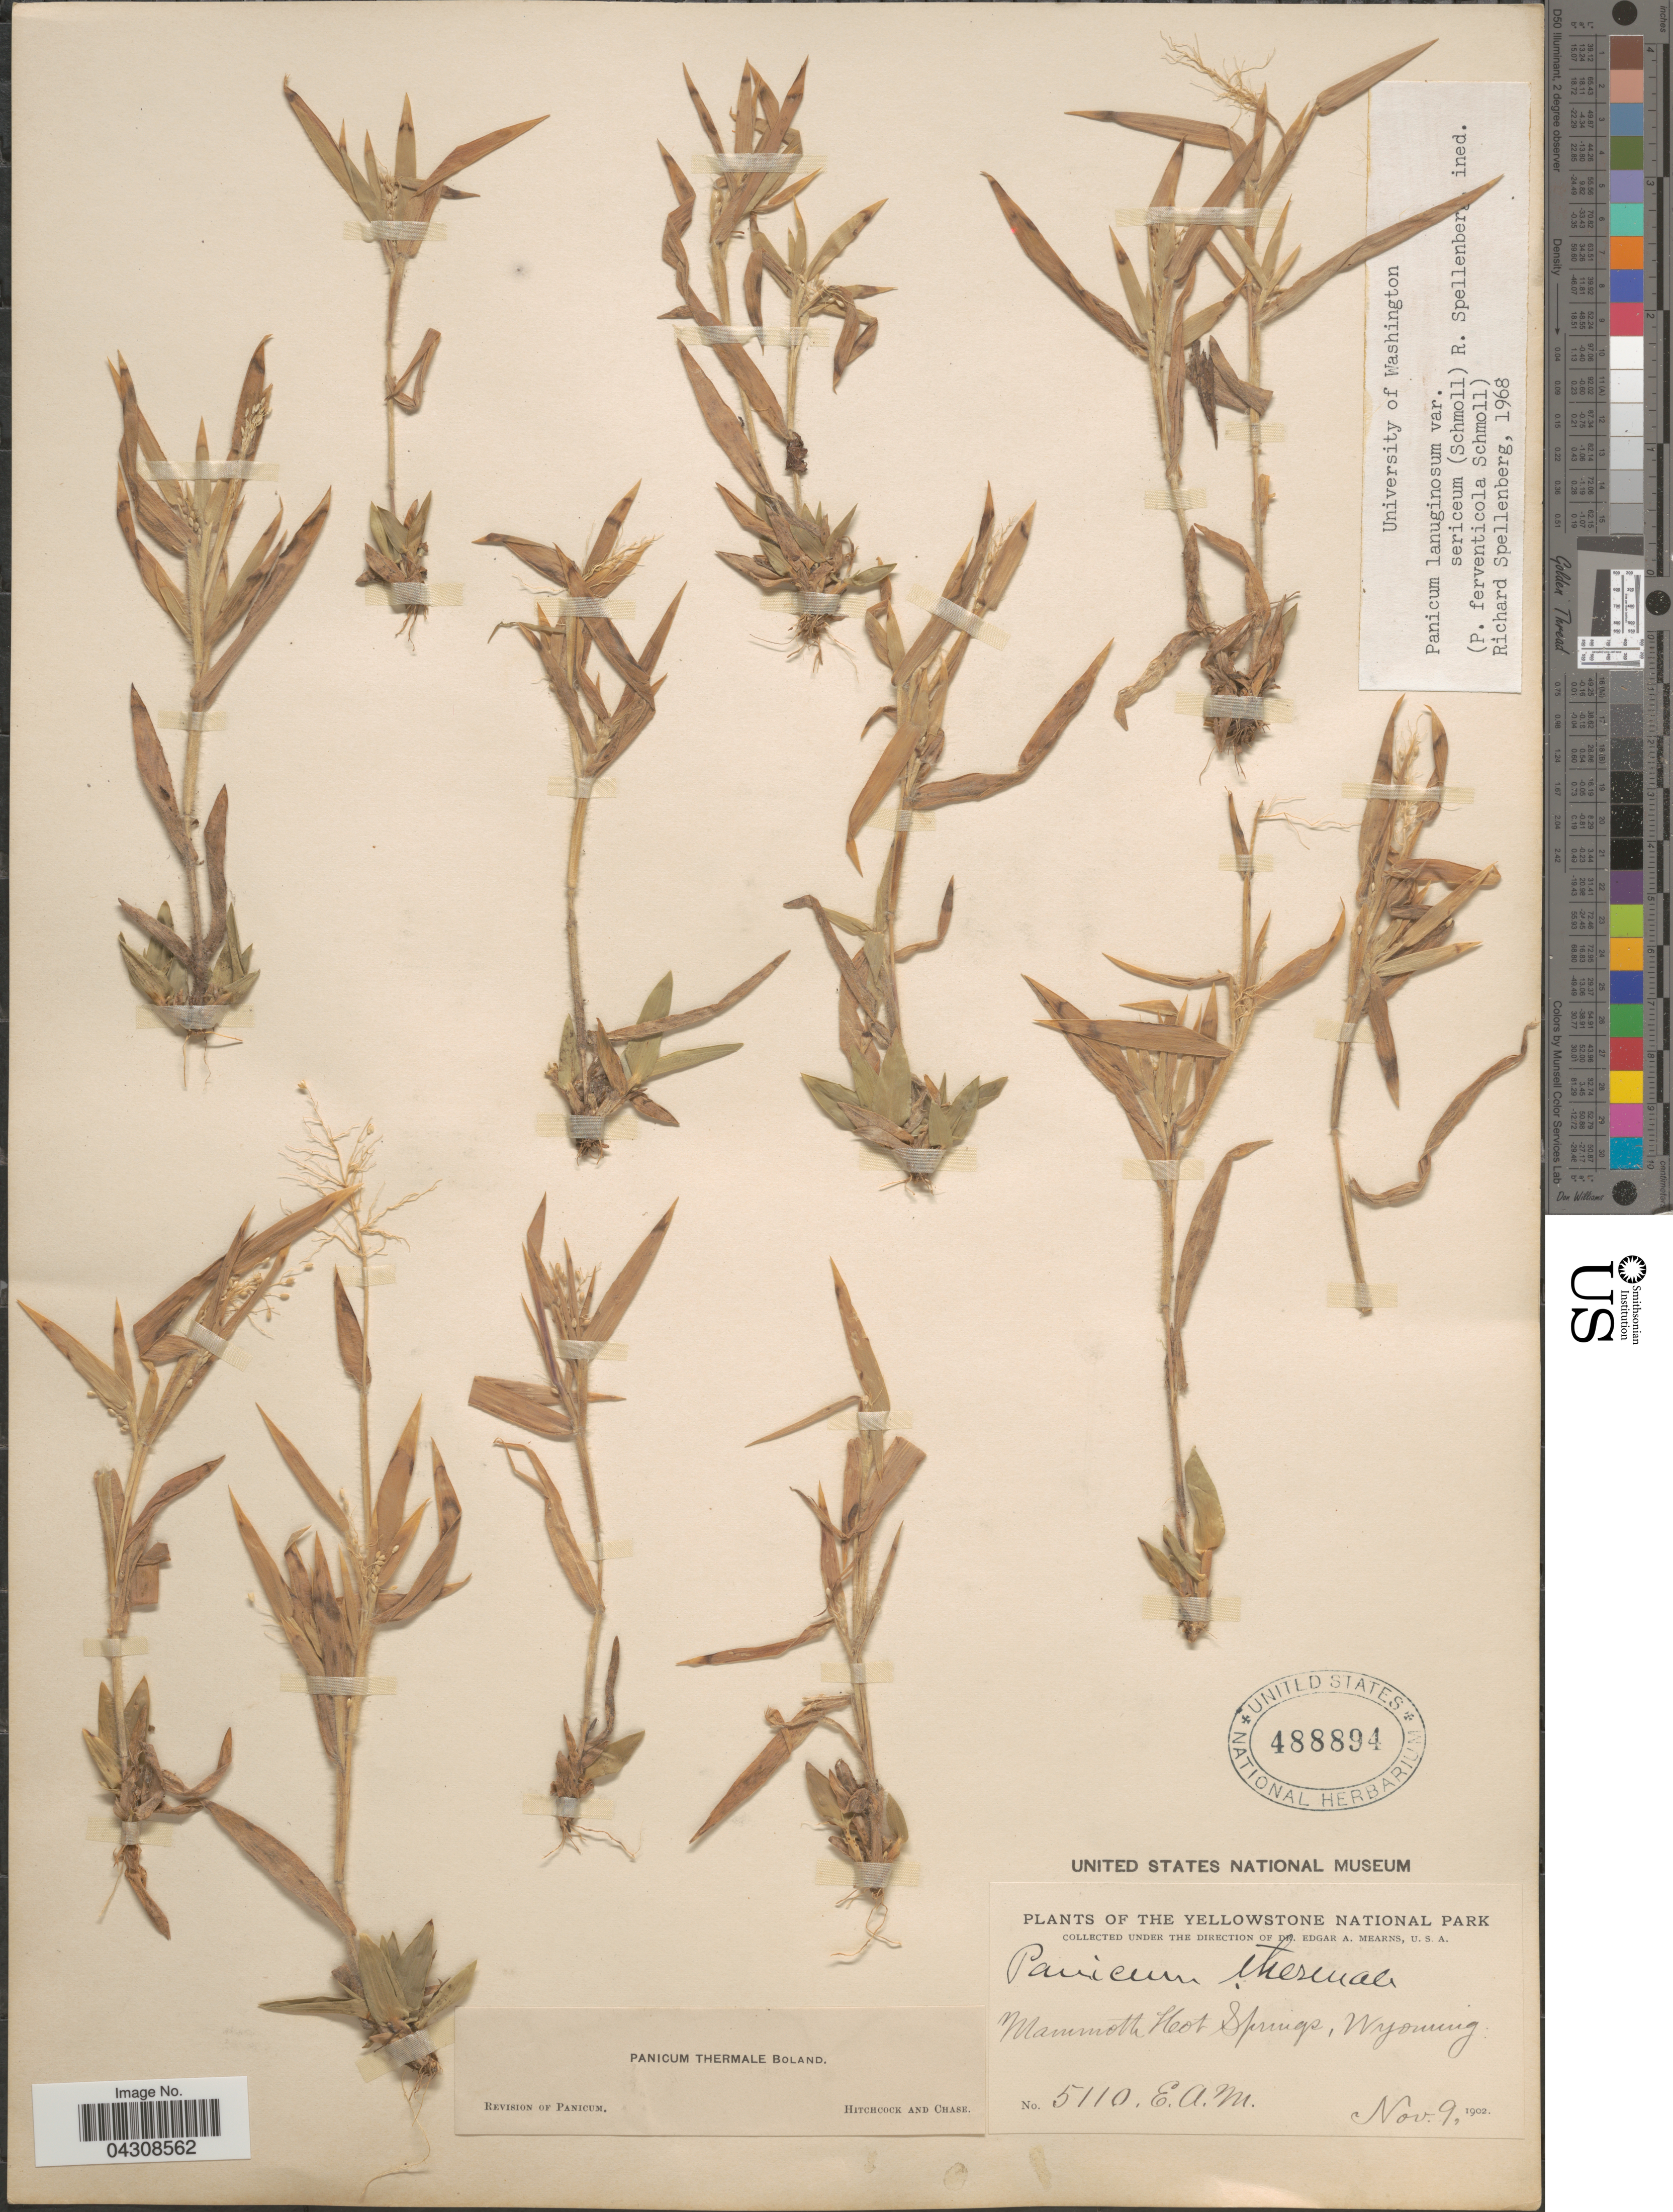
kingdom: Plantae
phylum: Tracheophyta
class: Liliopsida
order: Poales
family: Poaceae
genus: Dichanthelium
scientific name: Dichanthelium acuminatum var. acuminatum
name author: (Sw.) Gould & C.A. Clark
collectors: E. A. Mearns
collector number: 5110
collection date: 1902-11-09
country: United States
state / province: Wyoming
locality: Yellowstone National Park. Mammoth Hot Springs.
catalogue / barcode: US 488894